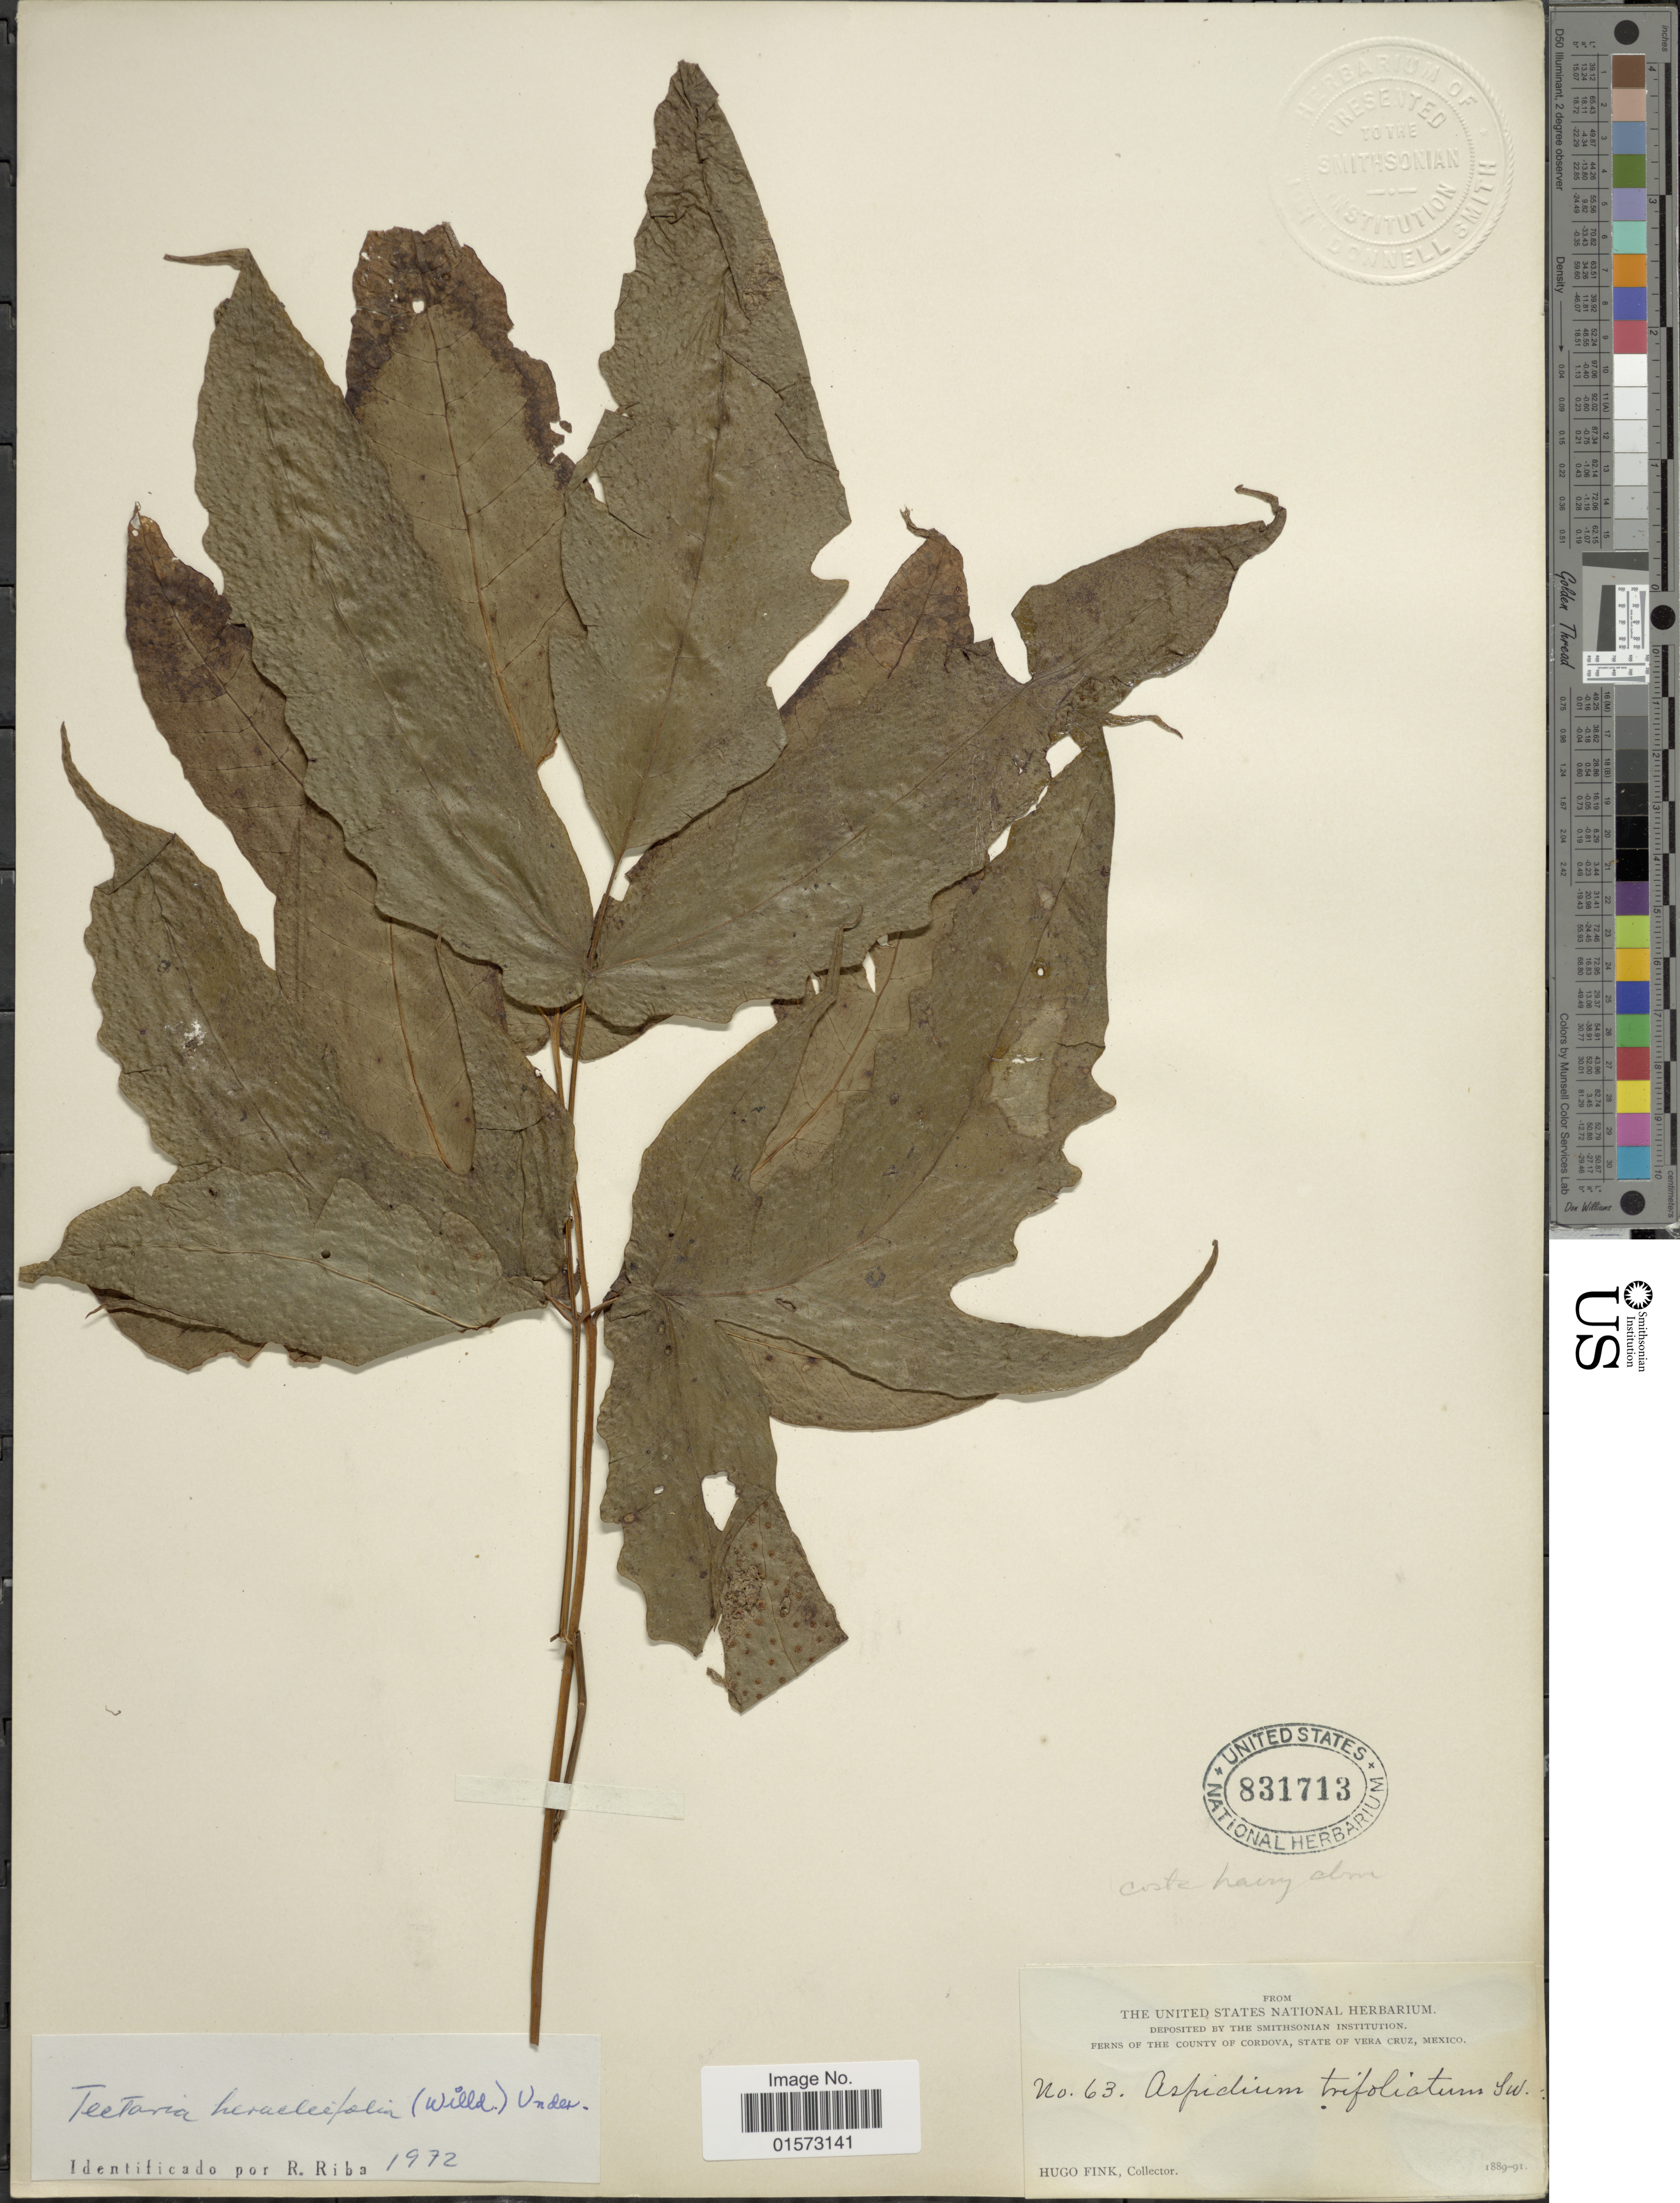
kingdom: Plantae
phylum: Tracheophyta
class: Polypodiopsida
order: Polypodiales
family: Tectariaceae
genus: Tectaria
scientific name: Tectaria heracleifolia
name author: (Willd.) Underw.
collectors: H. Fink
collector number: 63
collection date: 1889/1891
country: Mexico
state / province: Veracruz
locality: Ferns of the County of Cordova, State of Vera Cruz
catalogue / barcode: US 831713